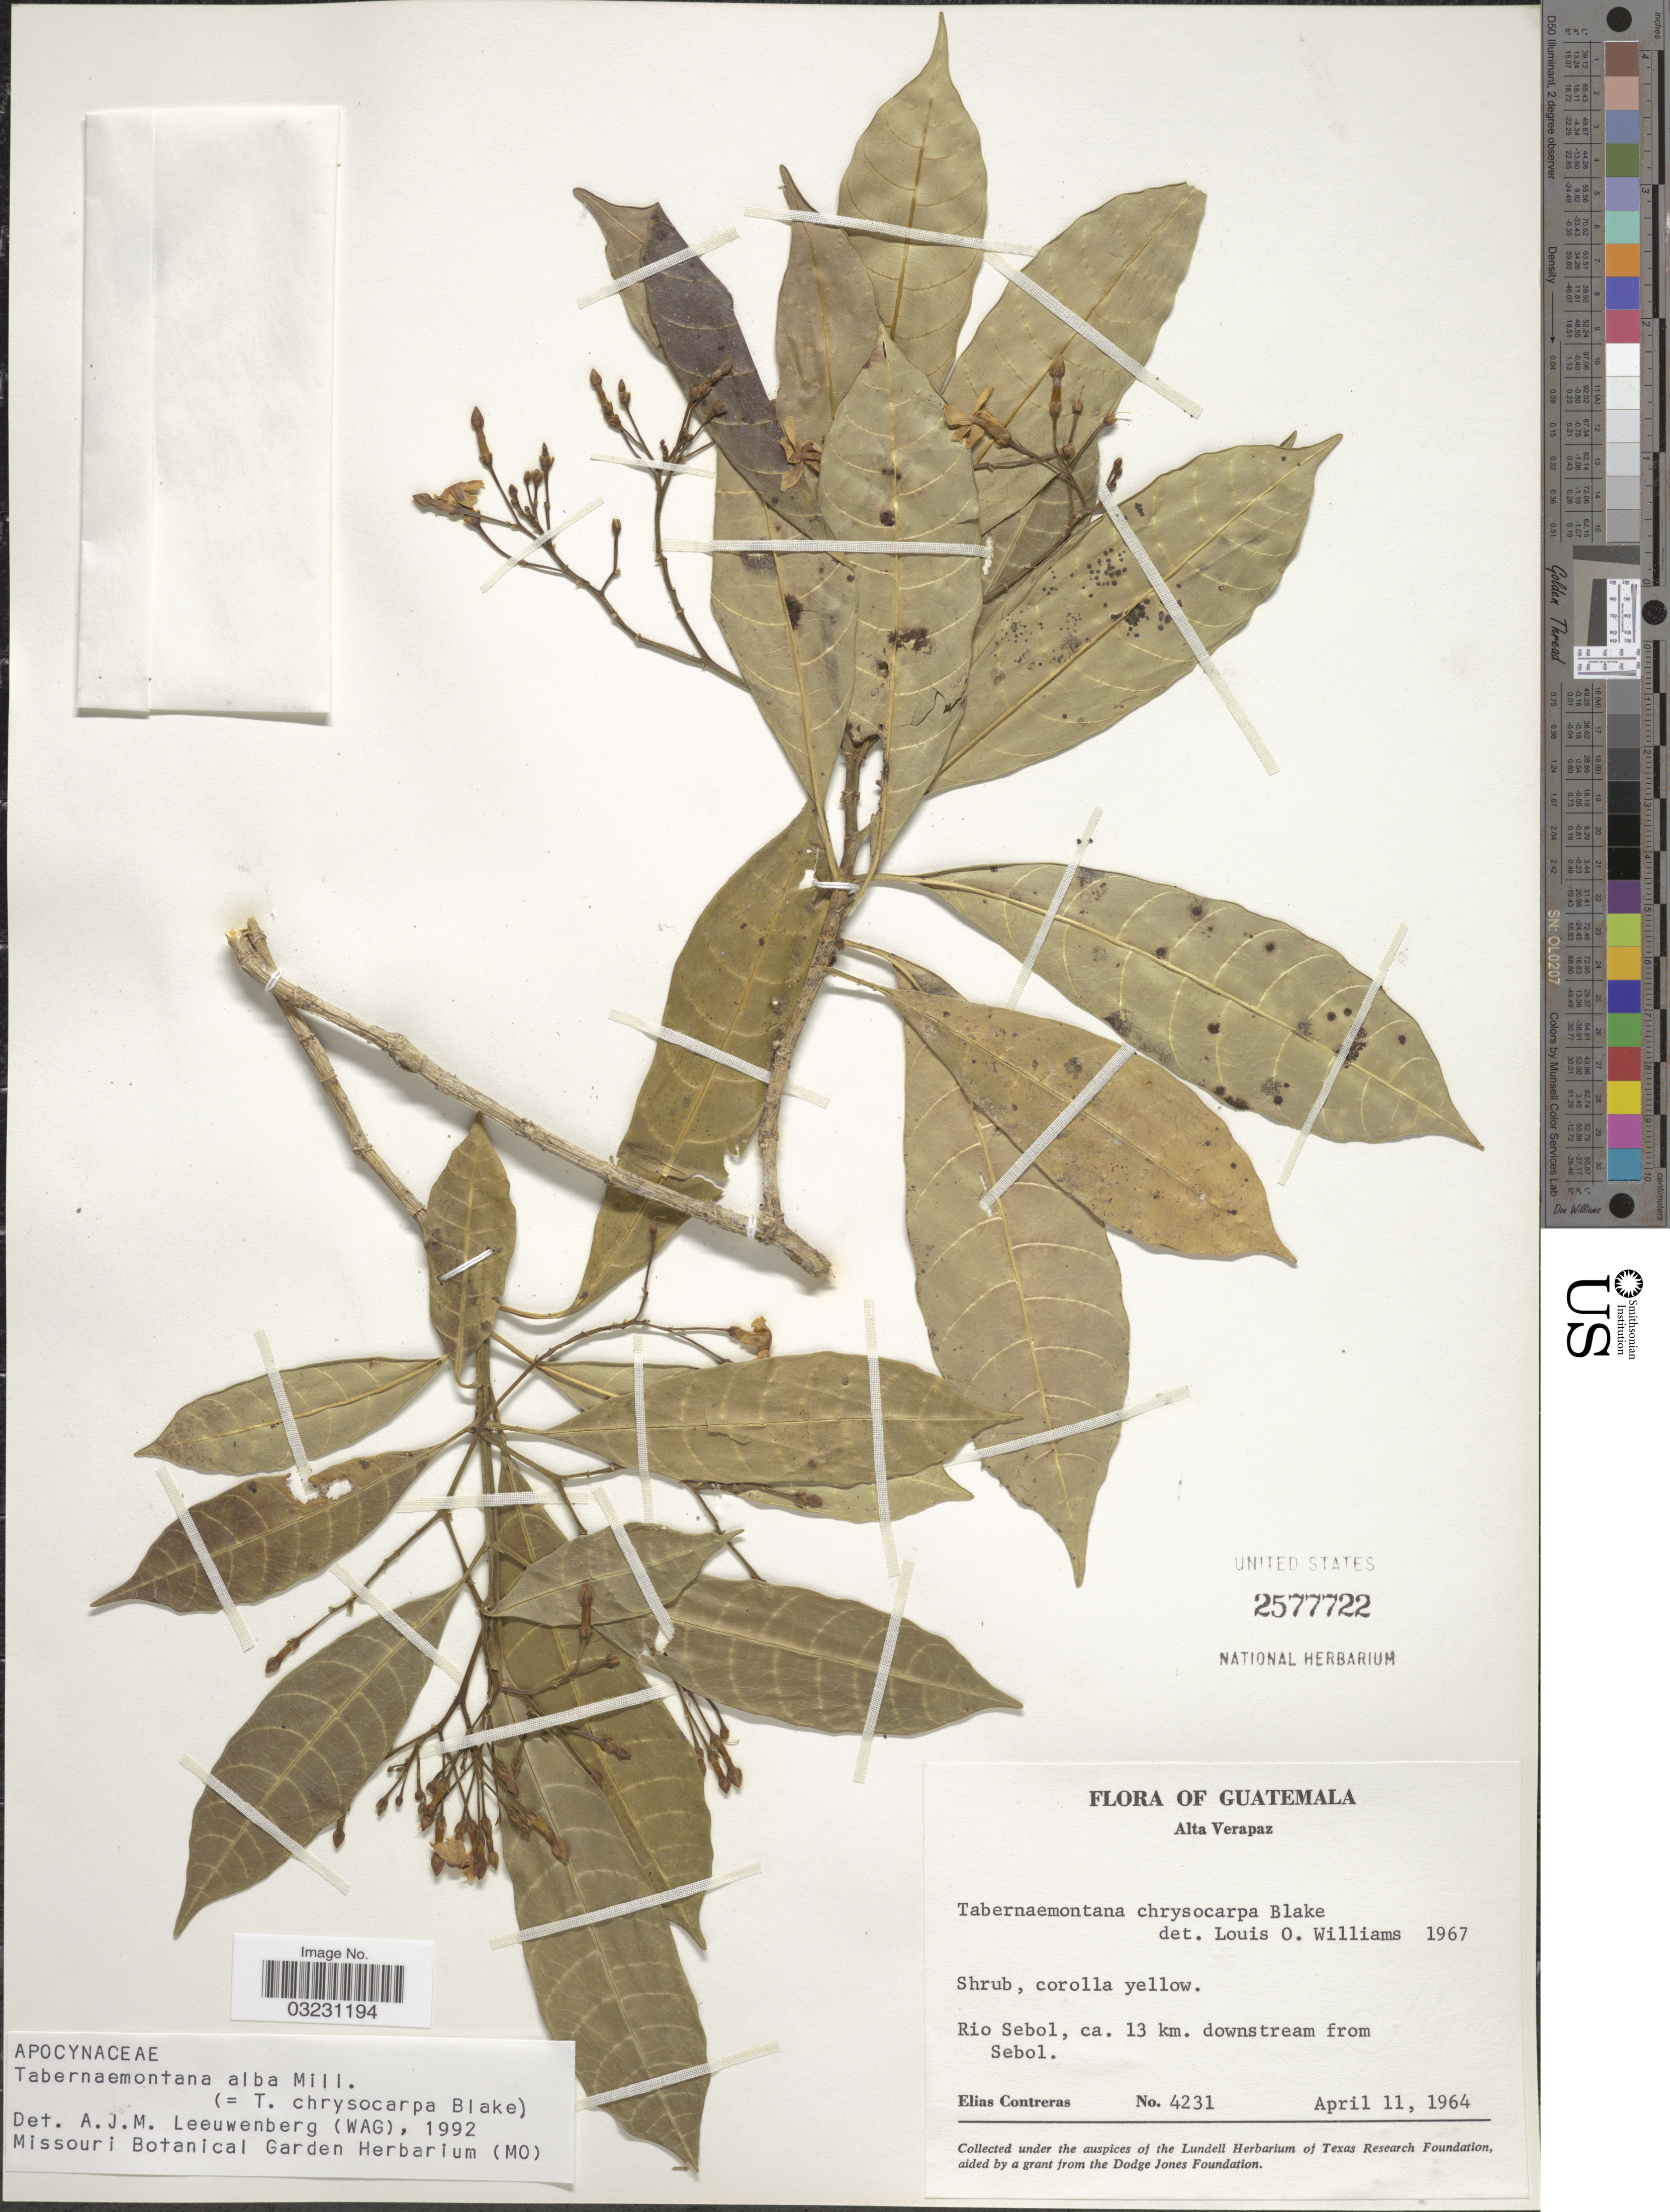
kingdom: Plantae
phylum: Tracheophyta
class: Magnoliopsida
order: Gentianales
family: Apocynaceae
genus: Tabernaemontana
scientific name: Tabernaemontana alba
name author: Mill.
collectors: E. Contreras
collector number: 4231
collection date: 1964-04-11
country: Guatemala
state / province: Alta Verapaz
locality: Rio Sebol, ca. 13 km. downstream from Sebol.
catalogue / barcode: US 2577722